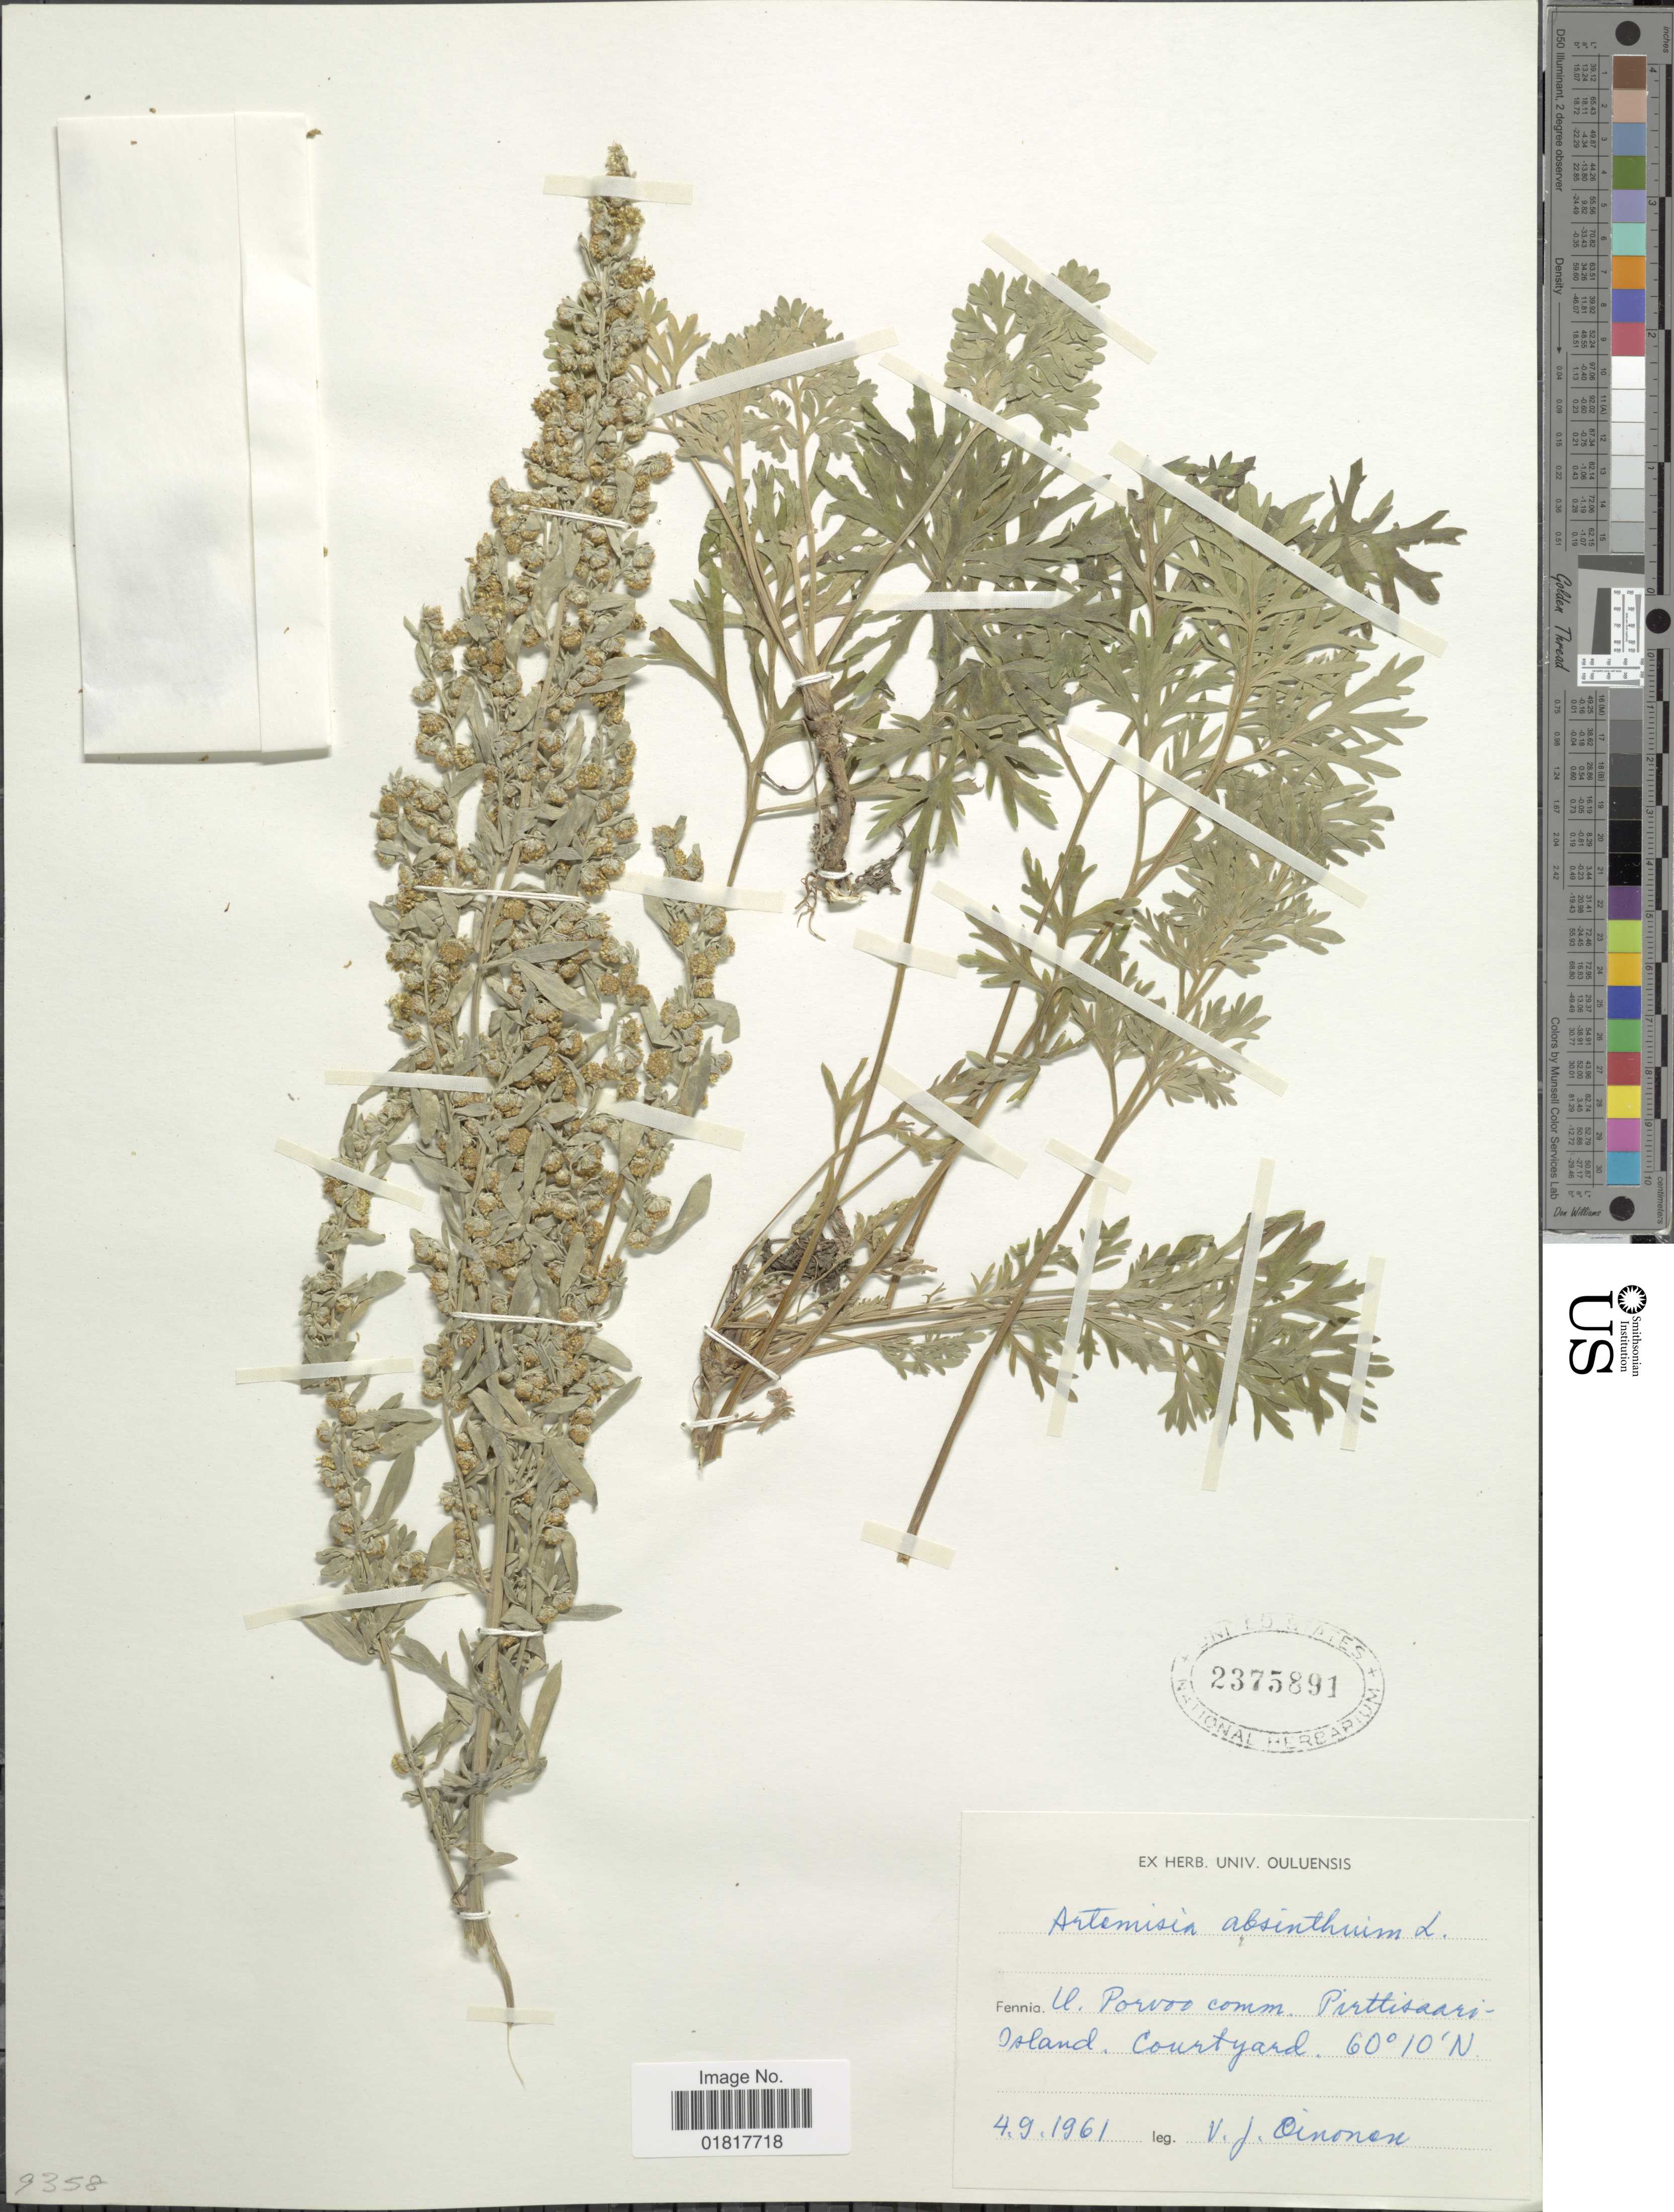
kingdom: Plantae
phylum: Tracheophyta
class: Magnoliopsida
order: Asterales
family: Asteraceae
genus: Artemisia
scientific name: Artemisia absinthium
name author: L.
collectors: V. Oinonen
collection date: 1961-09-04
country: Finland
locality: U. Porvoo comm. Pirttisaari-Island, Courtyard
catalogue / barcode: US 2375891